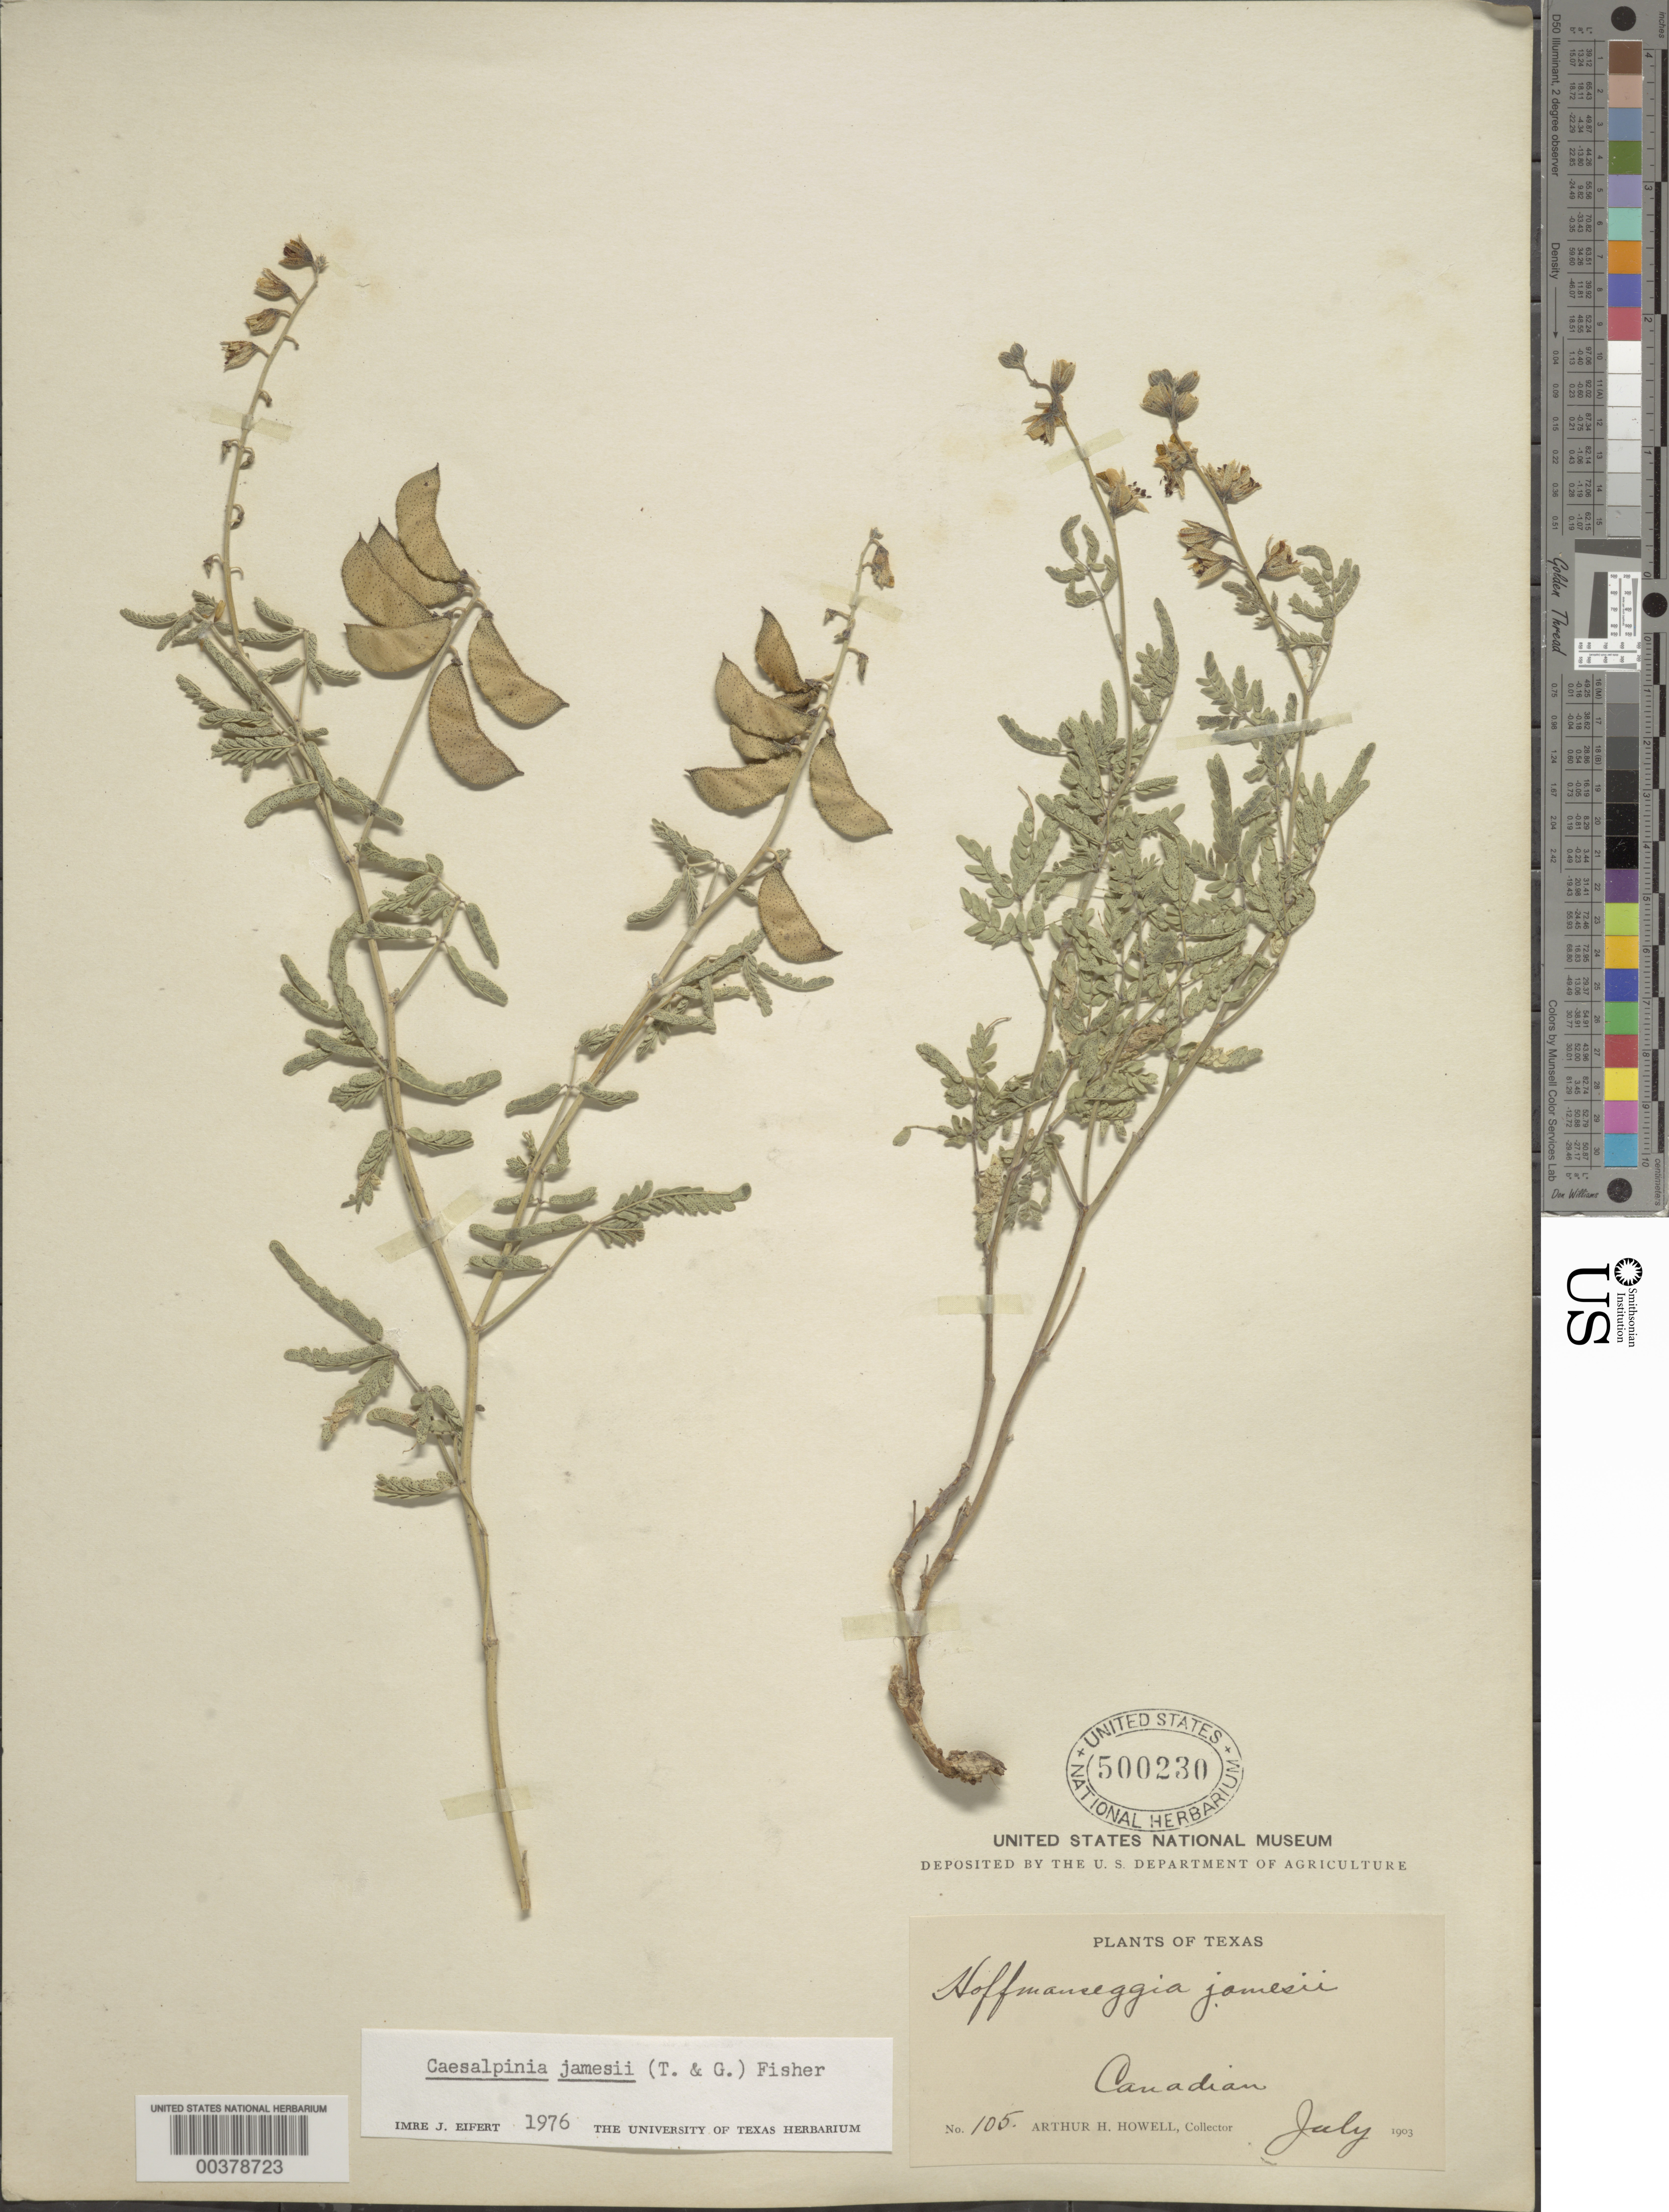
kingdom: Plantae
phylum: Tracheophyta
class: Magnoliopsida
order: Fabales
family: Fabaceae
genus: Pomaria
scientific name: Pomaria jamesii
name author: (Torr. & A. Gray) Walp.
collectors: A. H. Howell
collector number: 105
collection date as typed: Jul 1903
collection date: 1903-07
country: United States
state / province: Texas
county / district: Hemphill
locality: Canadian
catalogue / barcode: US 500230